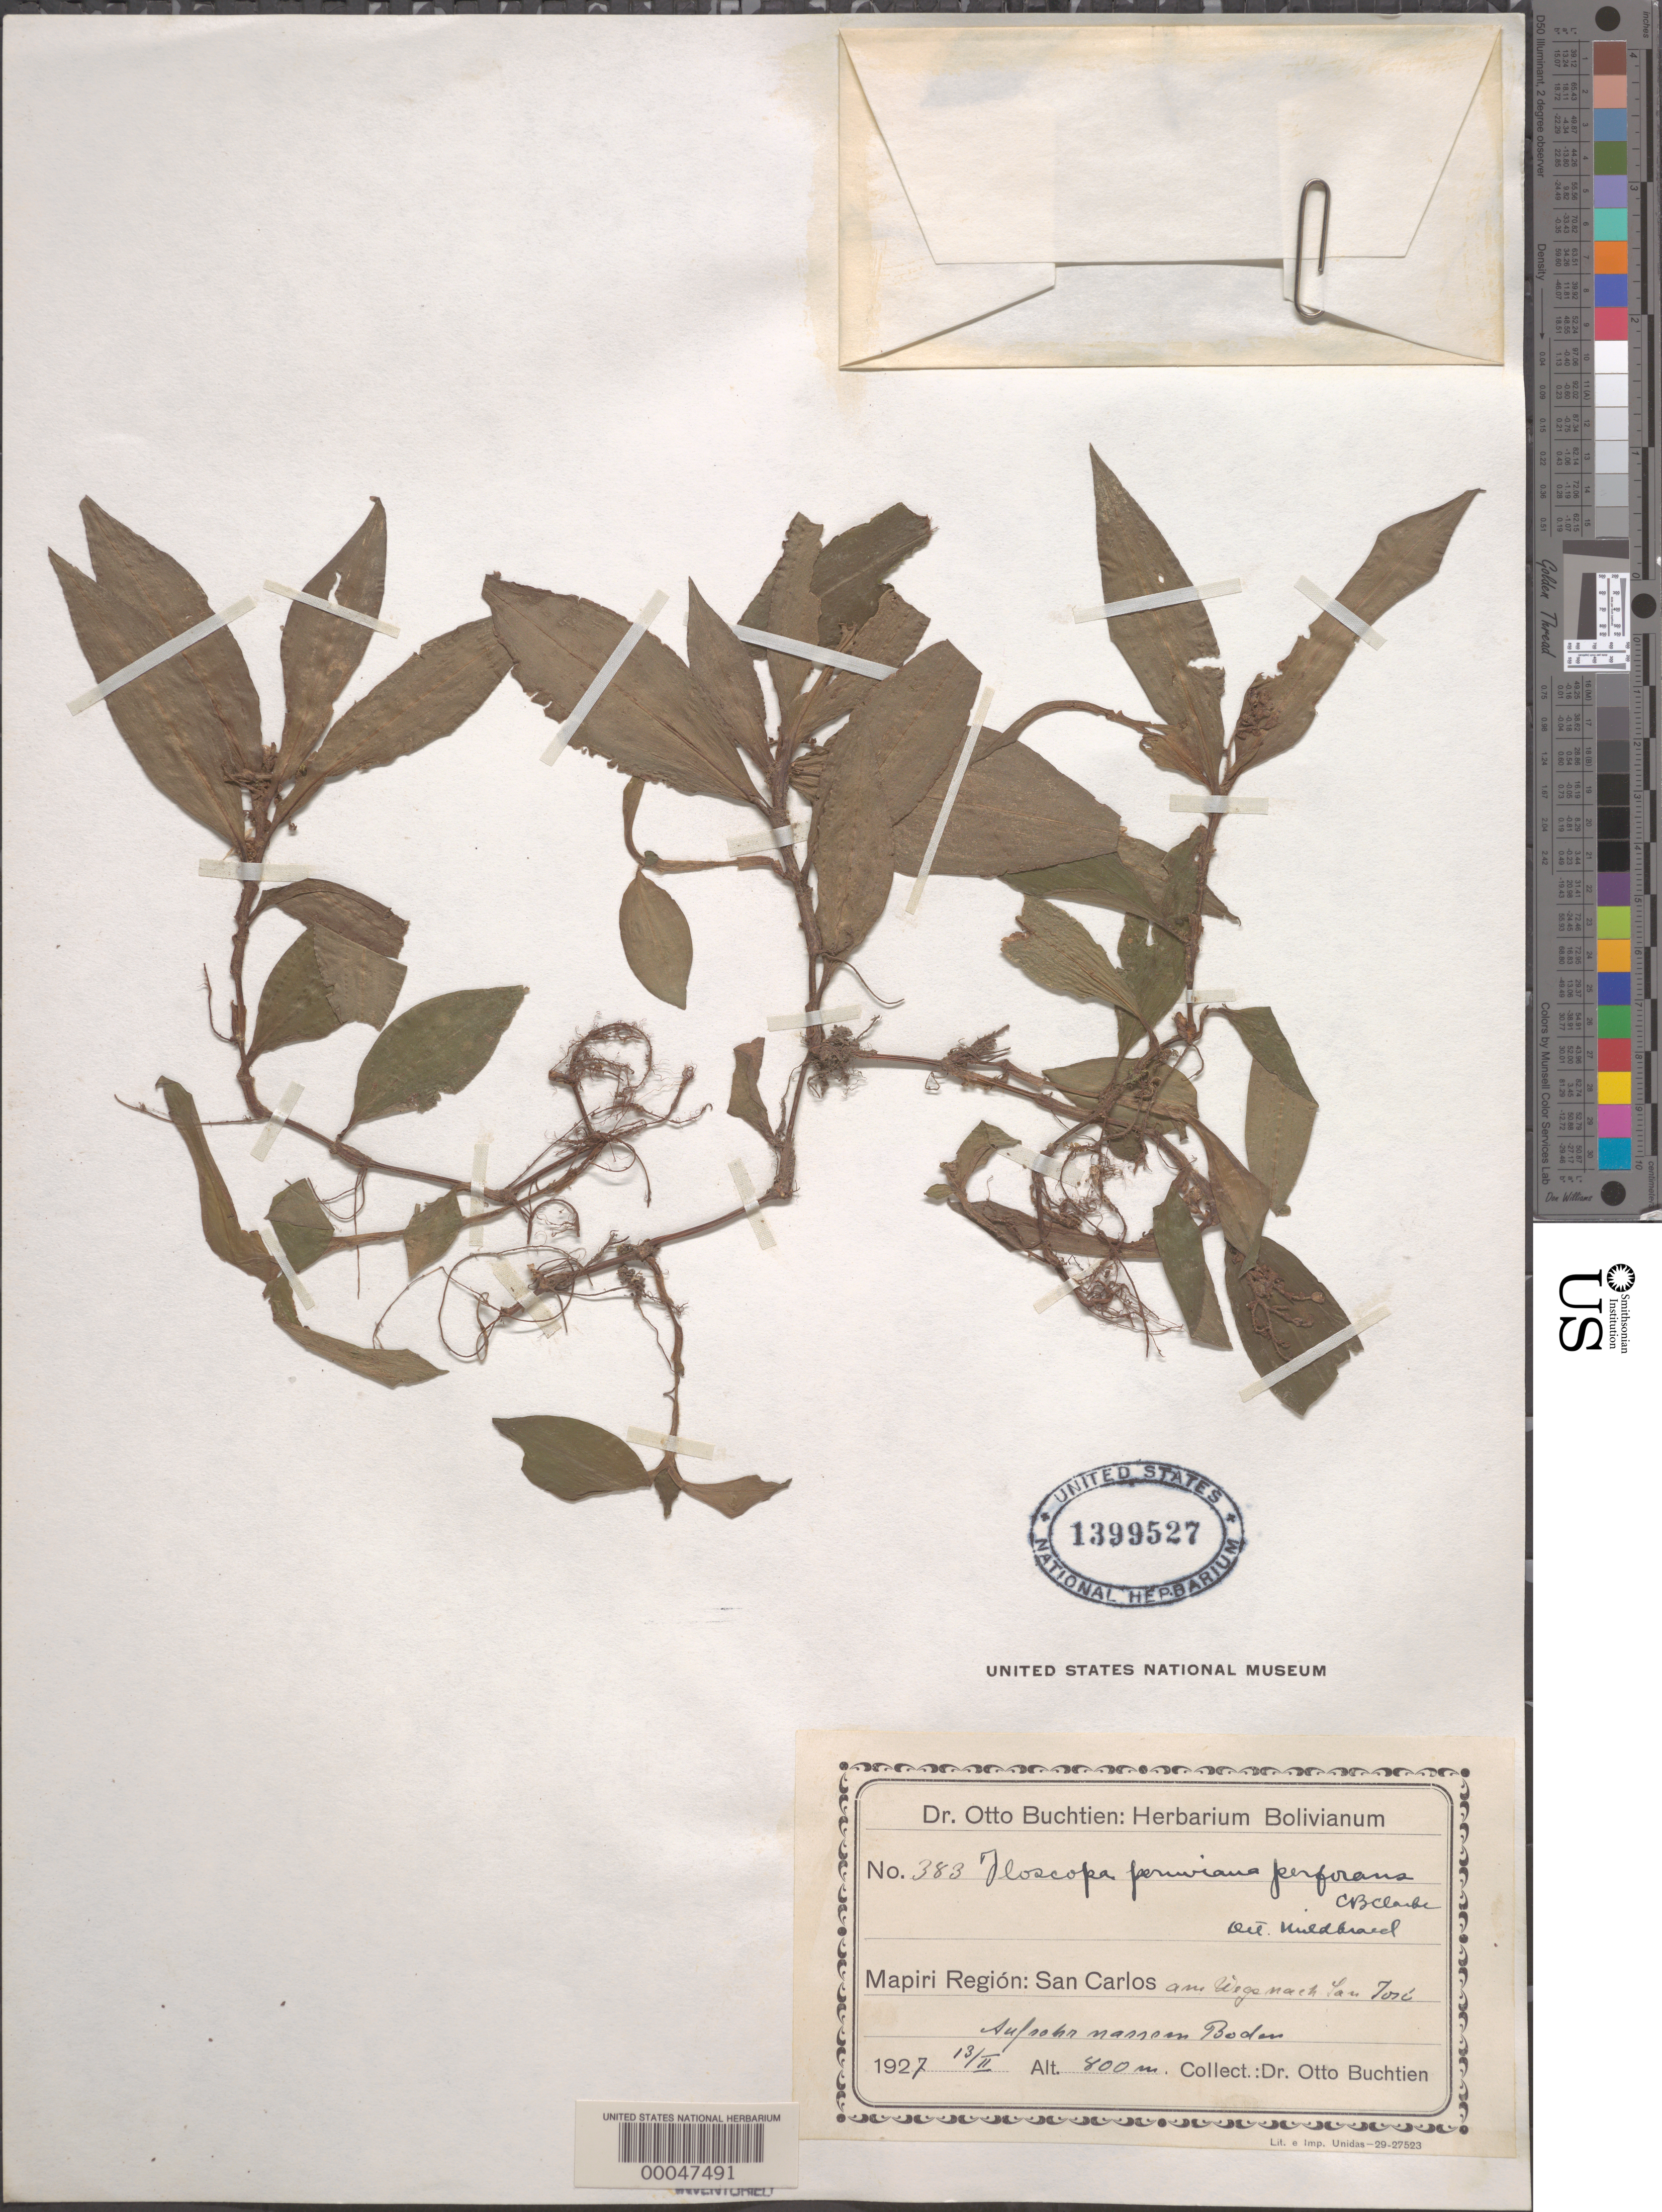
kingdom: Plantae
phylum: Tracheophyta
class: Liliopsida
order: Commelinales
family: Commelinaceae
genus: Floscopa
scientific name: Floscopa peruviana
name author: Hassk. ex C.B. Clarke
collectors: O. Buchtien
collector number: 383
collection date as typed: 13 Feb 1927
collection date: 1927-02-13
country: Bolivia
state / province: La Paz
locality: San Carlos, Mapiri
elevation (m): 800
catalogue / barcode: US 1399527